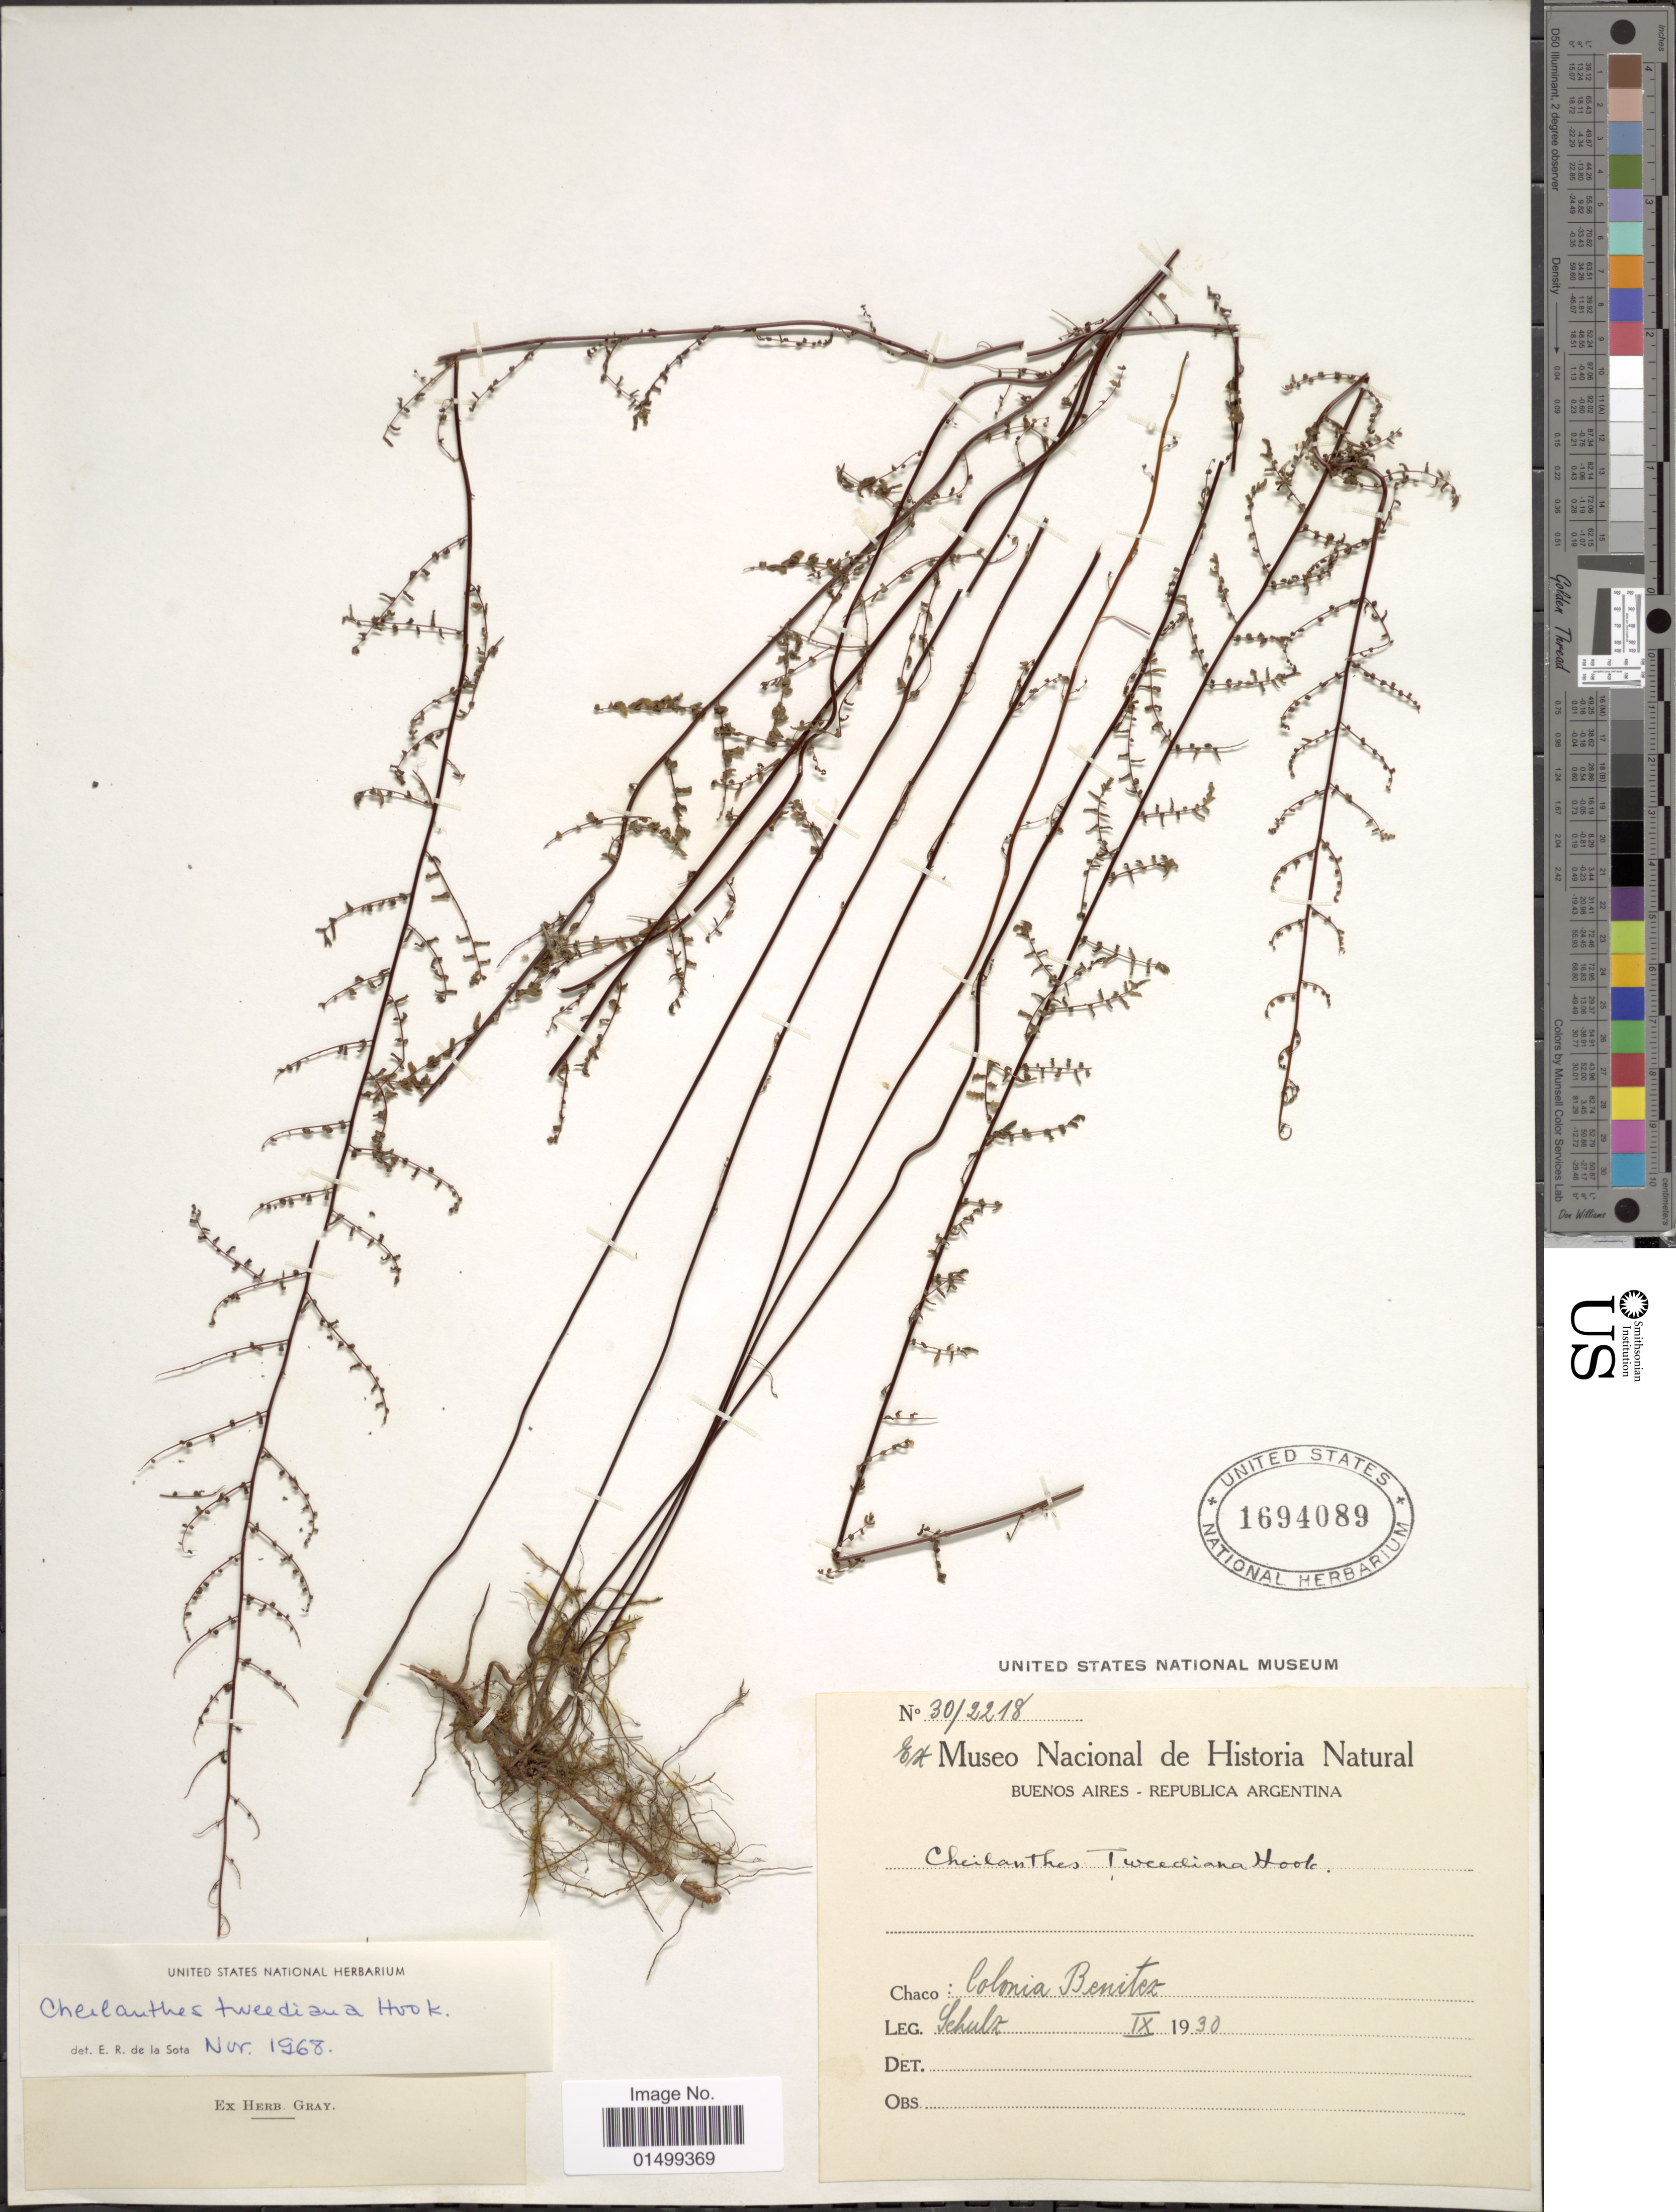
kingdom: Plantae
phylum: Tracheophyta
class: Polypodiopsida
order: Polypodiales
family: Pteridaceae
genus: Cheilanthes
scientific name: Cheilanthes tweediana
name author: Hook.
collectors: Schulz, --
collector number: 30/2218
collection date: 1930-09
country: Argentina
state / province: Chaco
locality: Chaco: Colonia Benitez.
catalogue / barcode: US 1694089